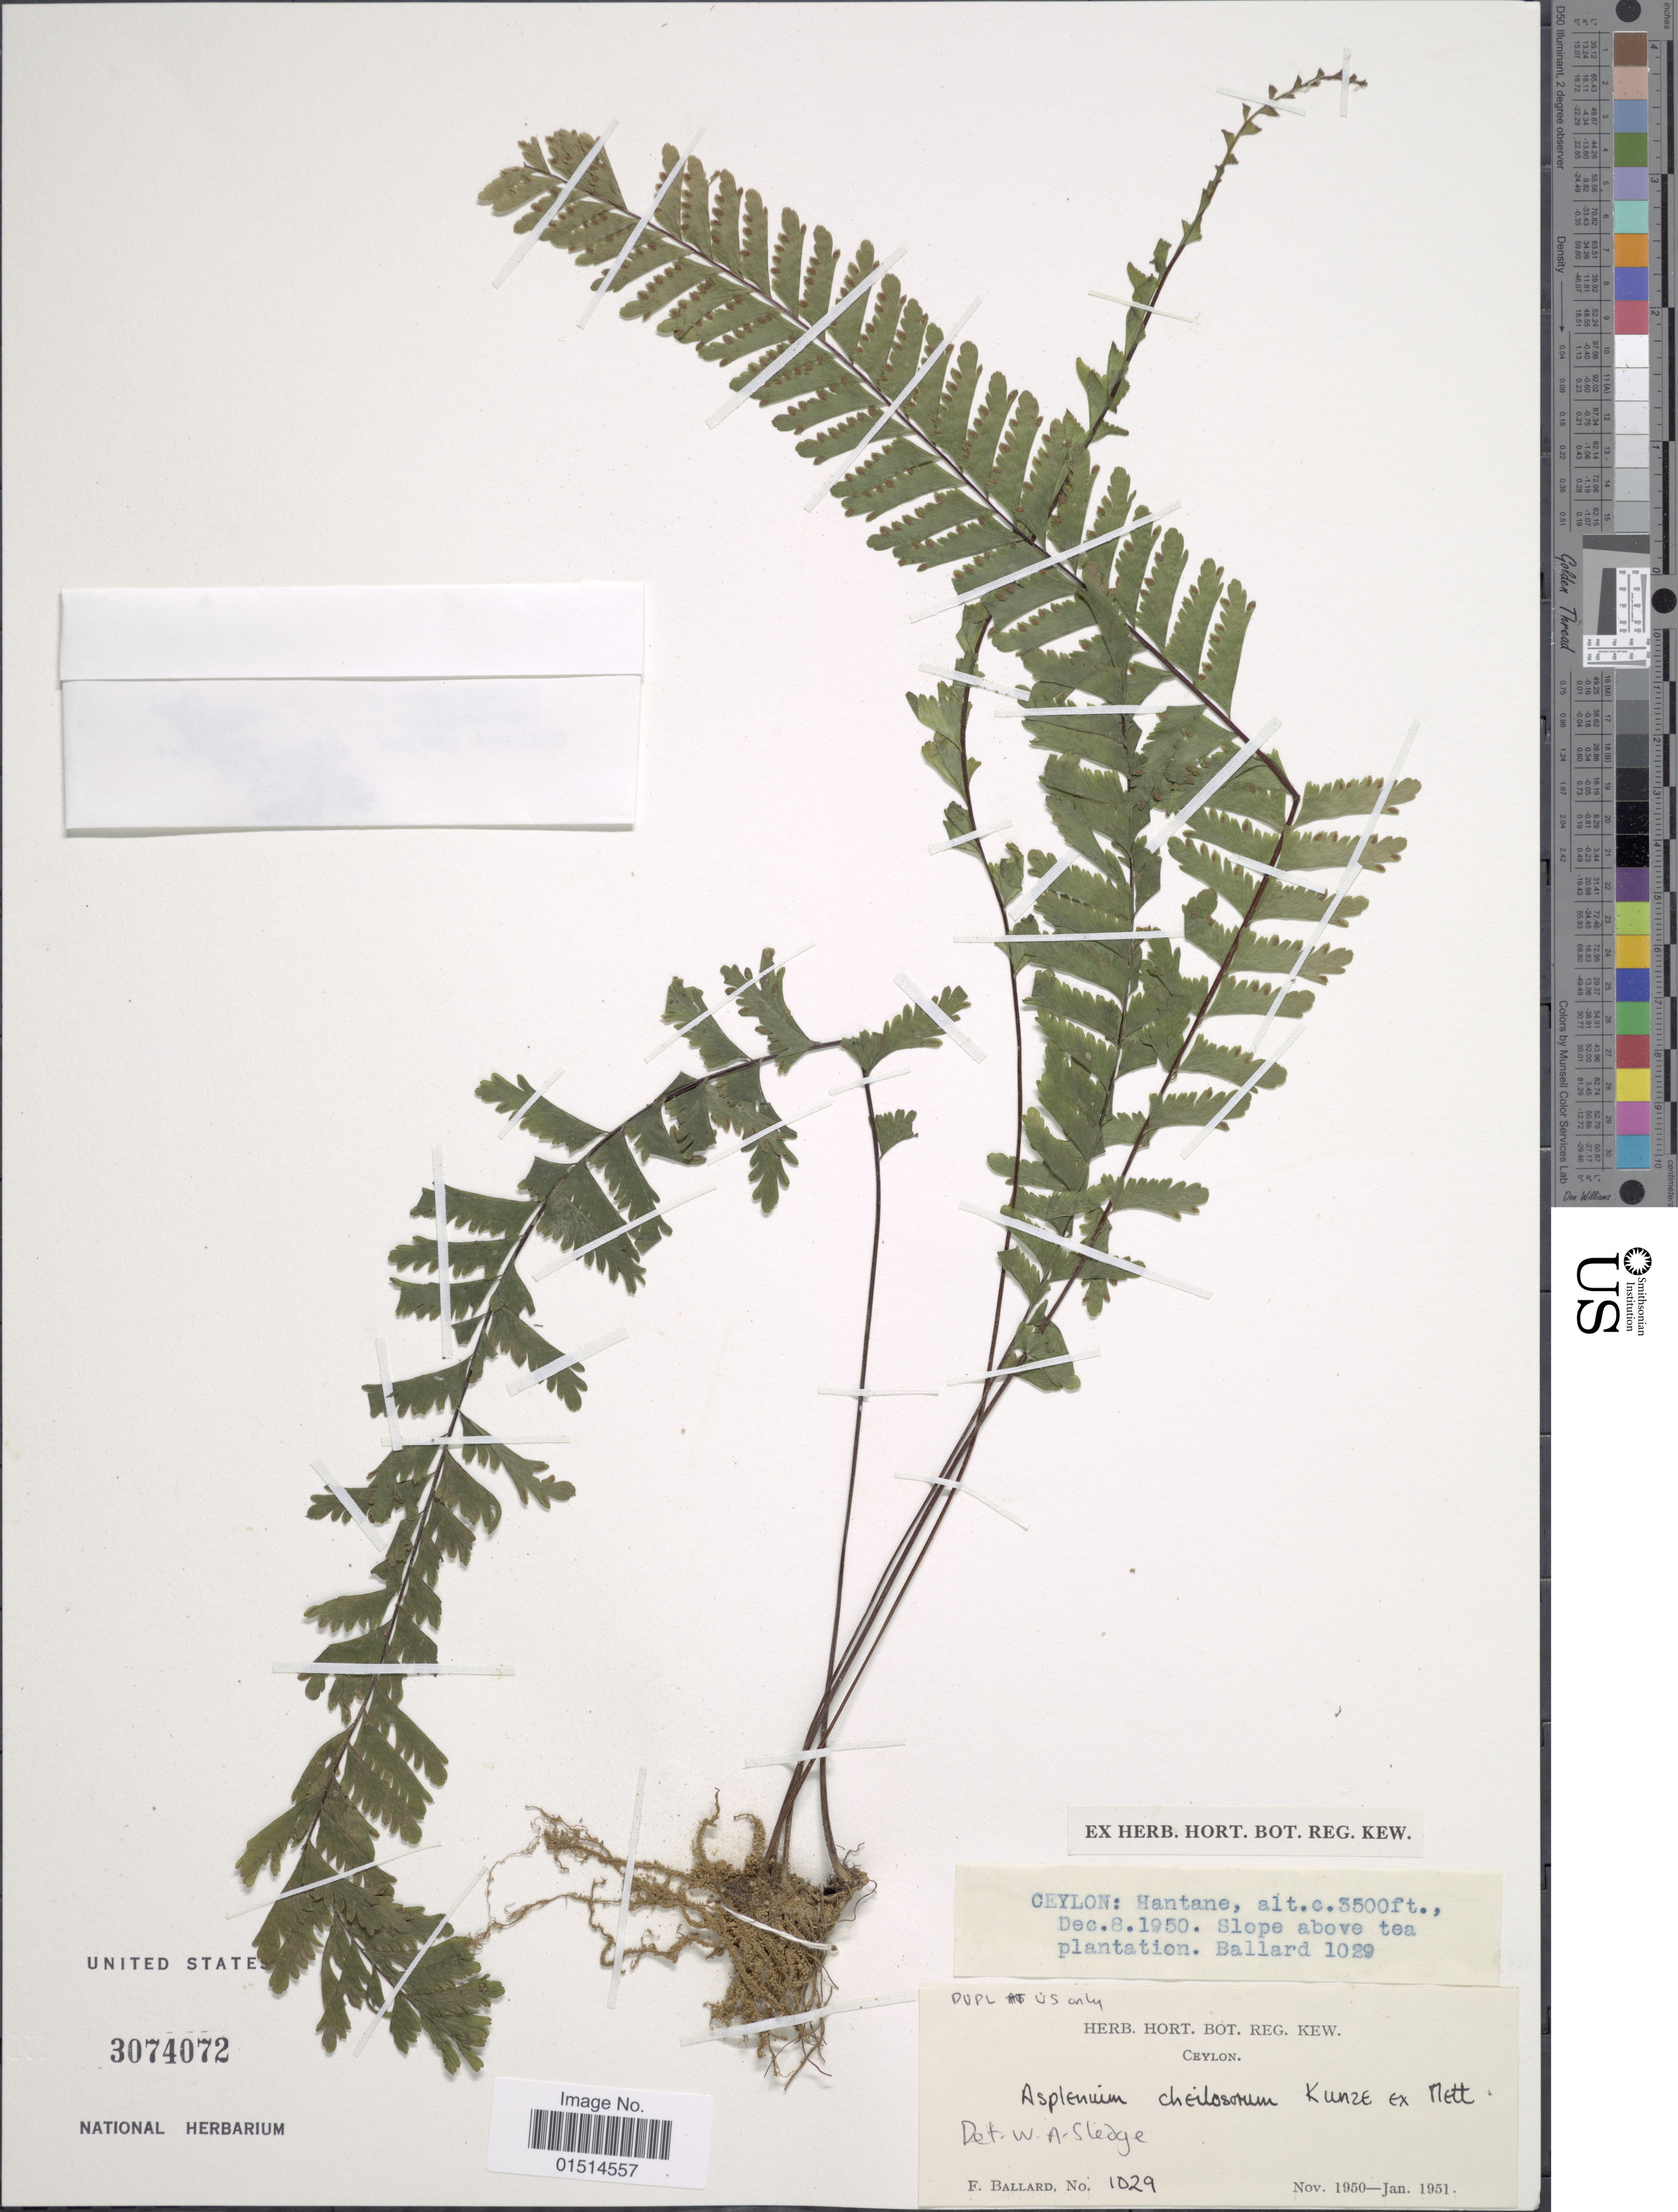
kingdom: Plantae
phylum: Tracheophyta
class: Polypodiopsida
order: Polypodiales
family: Aspleniaceae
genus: Asplenium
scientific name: Asplenium cheilosorum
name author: Kunze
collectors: F. Ballard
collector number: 1029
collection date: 1950-12-08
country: Sri Lanka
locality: Ceylon, Hantane, slope above tea plantation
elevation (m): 1067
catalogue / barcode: US 3074072